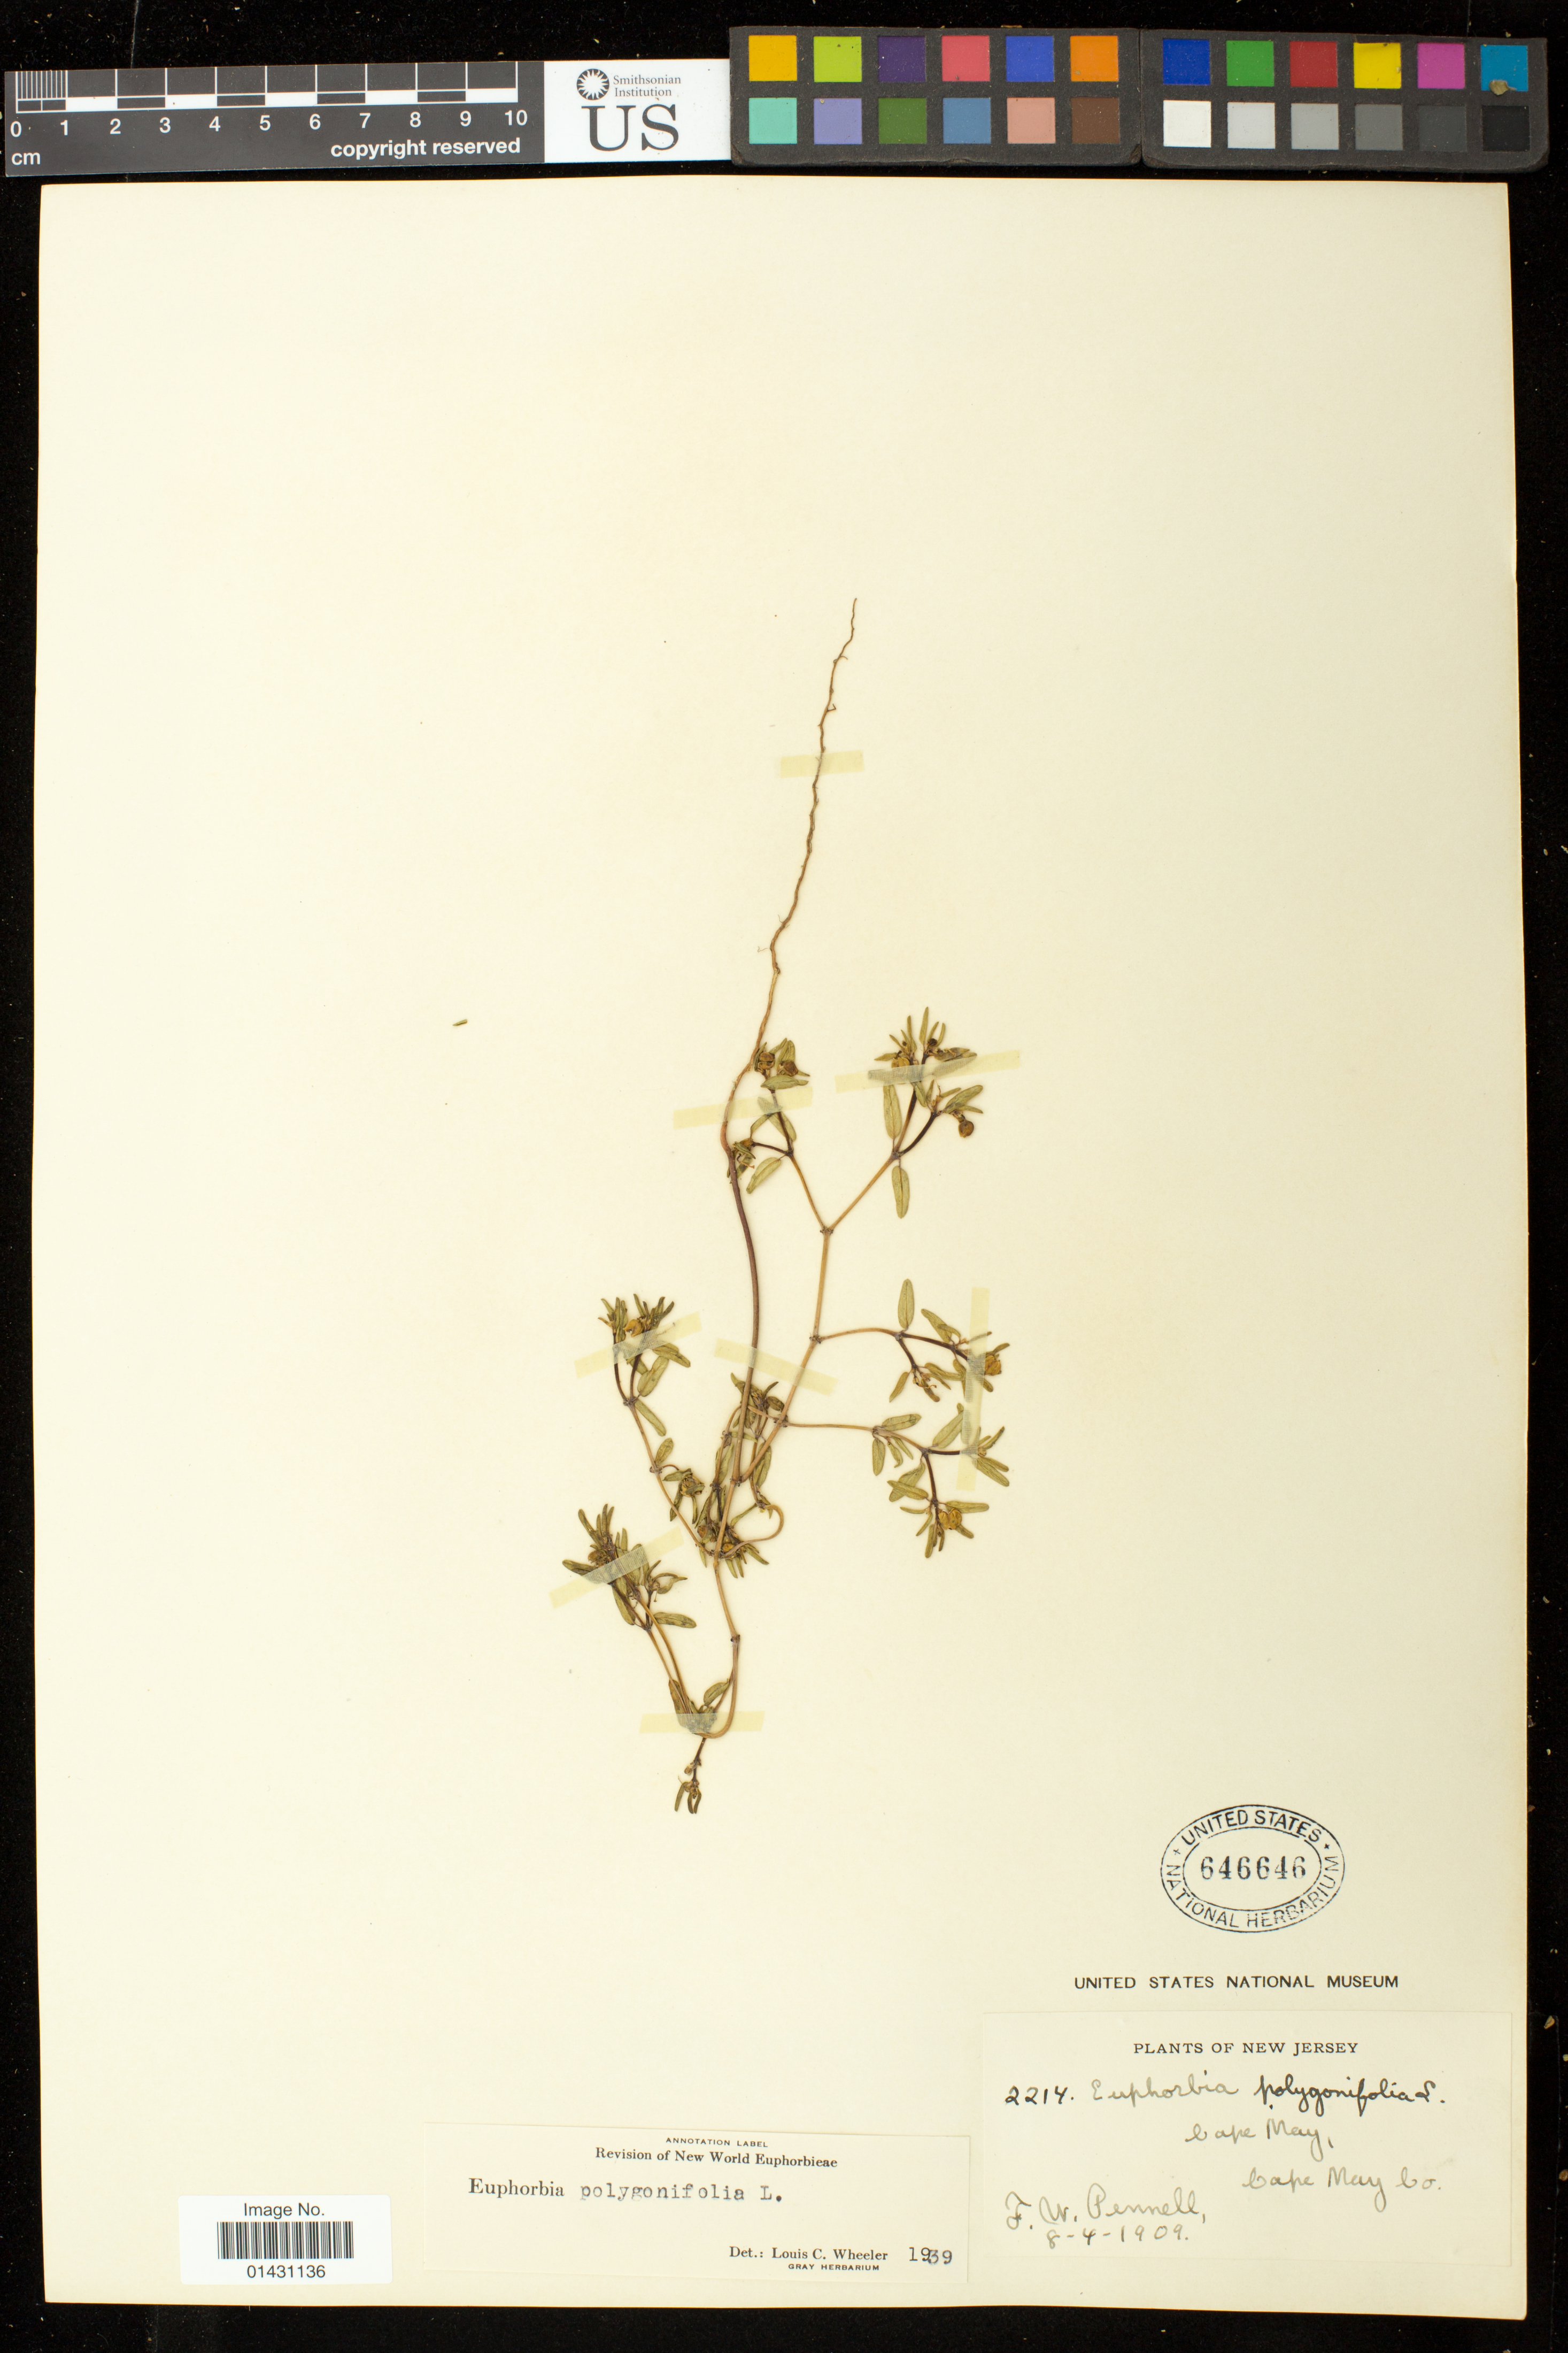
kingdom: Plantae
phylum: Tracheophyta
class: Magnoliopsida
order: Malpighiales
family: Euphorbiaceae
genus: Euphorbia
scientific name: Euphorbia polygonifolia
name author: L.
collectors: F. W. Pennell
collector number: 2214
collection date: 1909-08-04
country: United States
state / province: New Jersey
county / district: Cape May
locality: Cape May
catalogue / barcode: US 646646